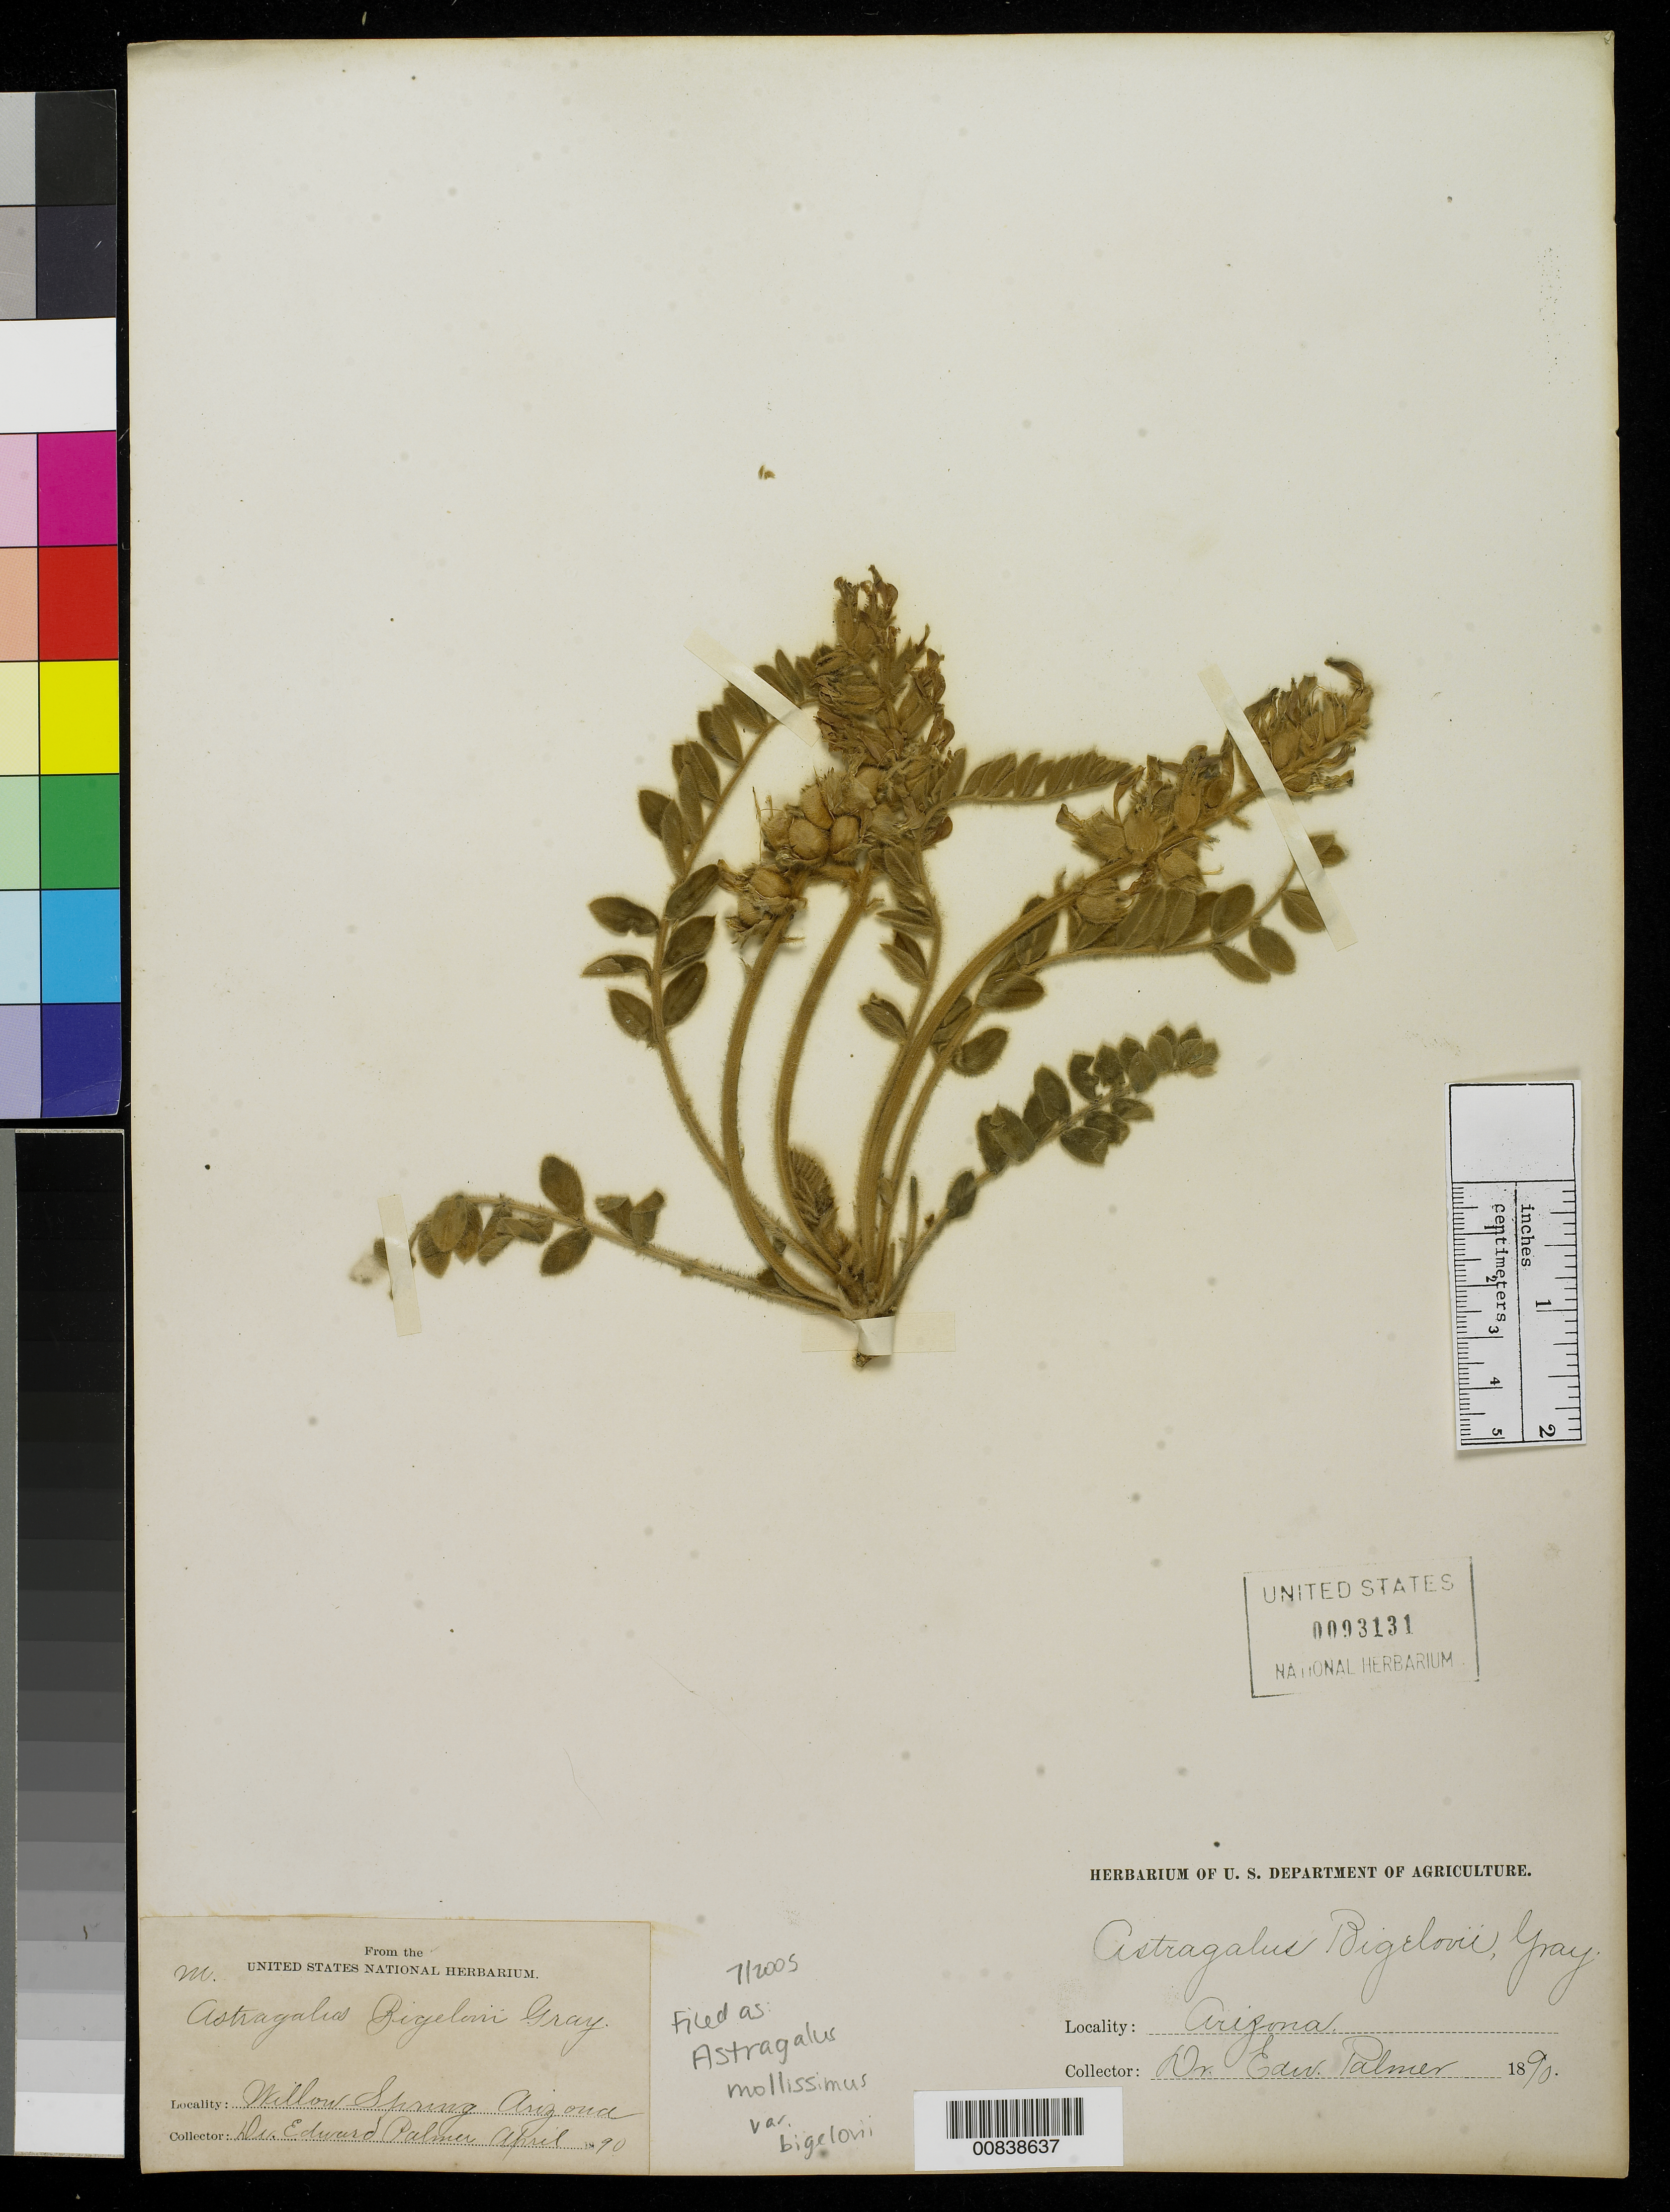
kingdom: Plantae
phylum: Tracheophyta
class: Magnoliopsida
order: Fabales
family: Fabaceae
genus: Astragalus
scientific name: Astragalus mollissimus var. bigelovii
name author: (A. Gray) Barneby ex B.L. Turner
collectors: E. Palmer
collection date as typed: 1890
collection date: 1890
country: United States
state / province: Arizona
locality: M. Willow Spring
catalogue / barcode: US 93131